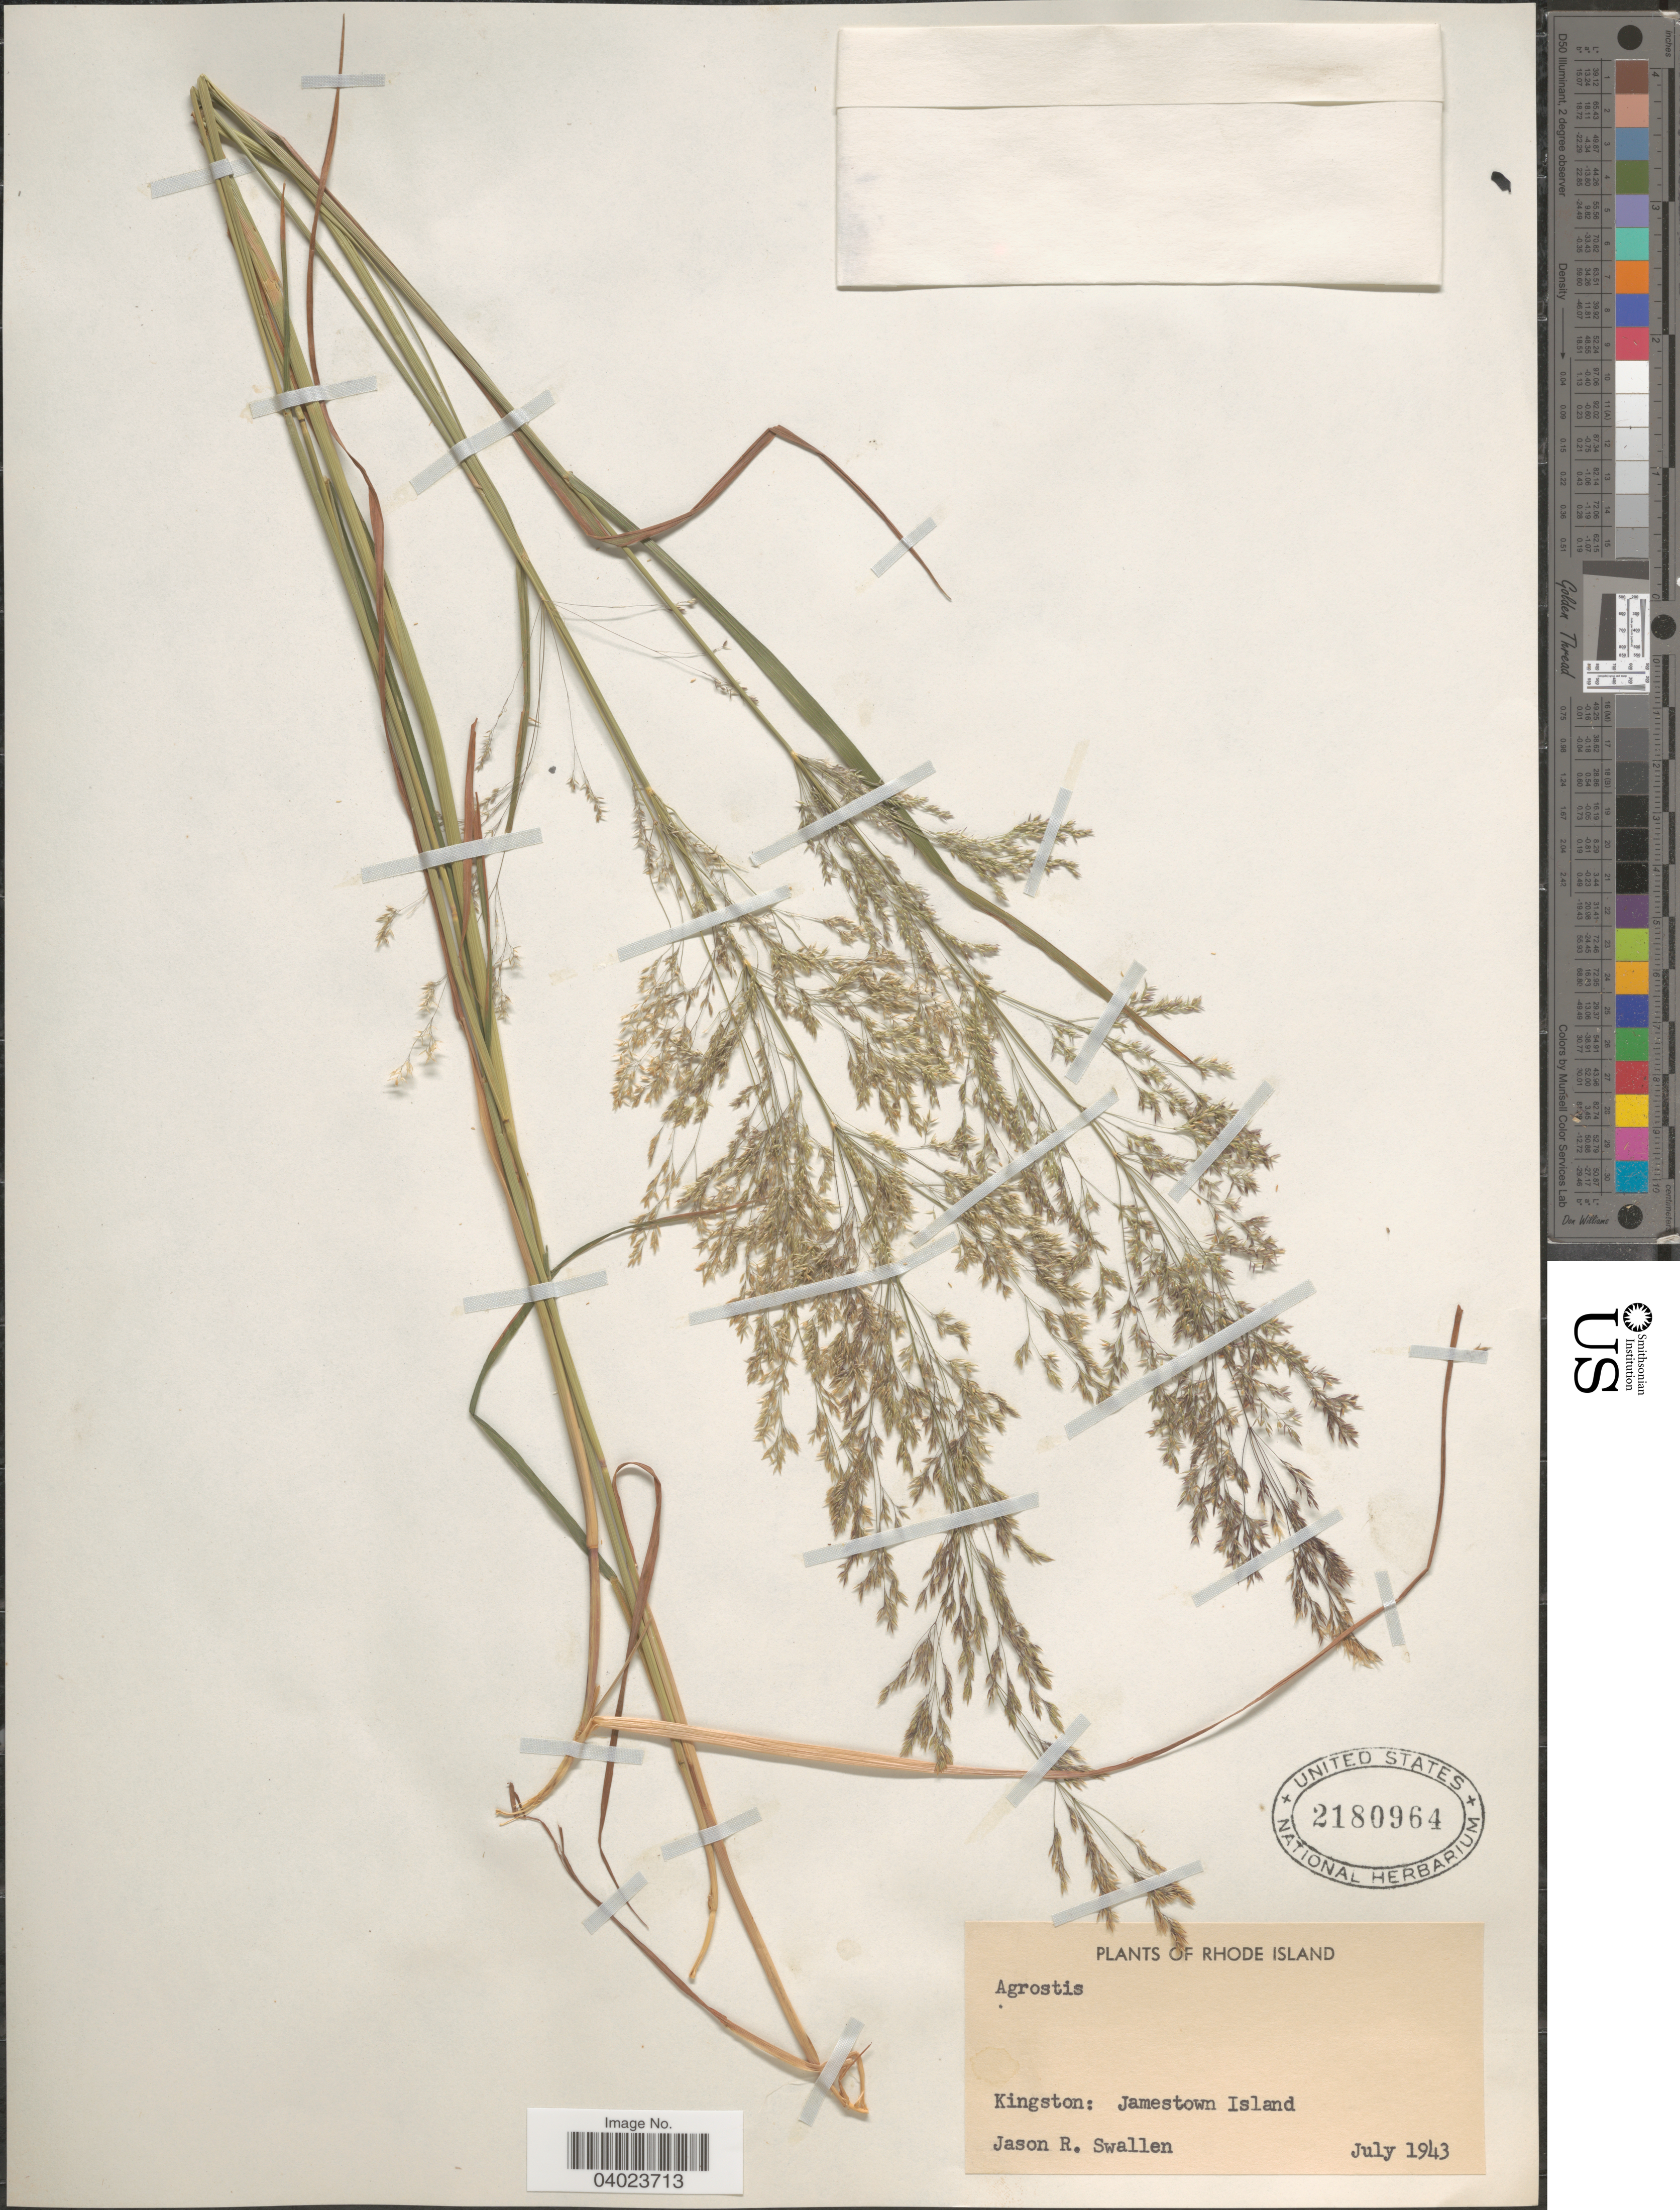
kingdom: Plantae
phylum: Tracheophyta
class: Liliopsida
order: Poales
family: Poaceae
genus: Agrostis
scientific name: Agrostis sp.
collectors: J. R. Swallen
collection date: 1943-07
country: United States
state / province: Rhode Island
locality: Kingston: Jamestown Island.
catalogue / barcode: US 2180964